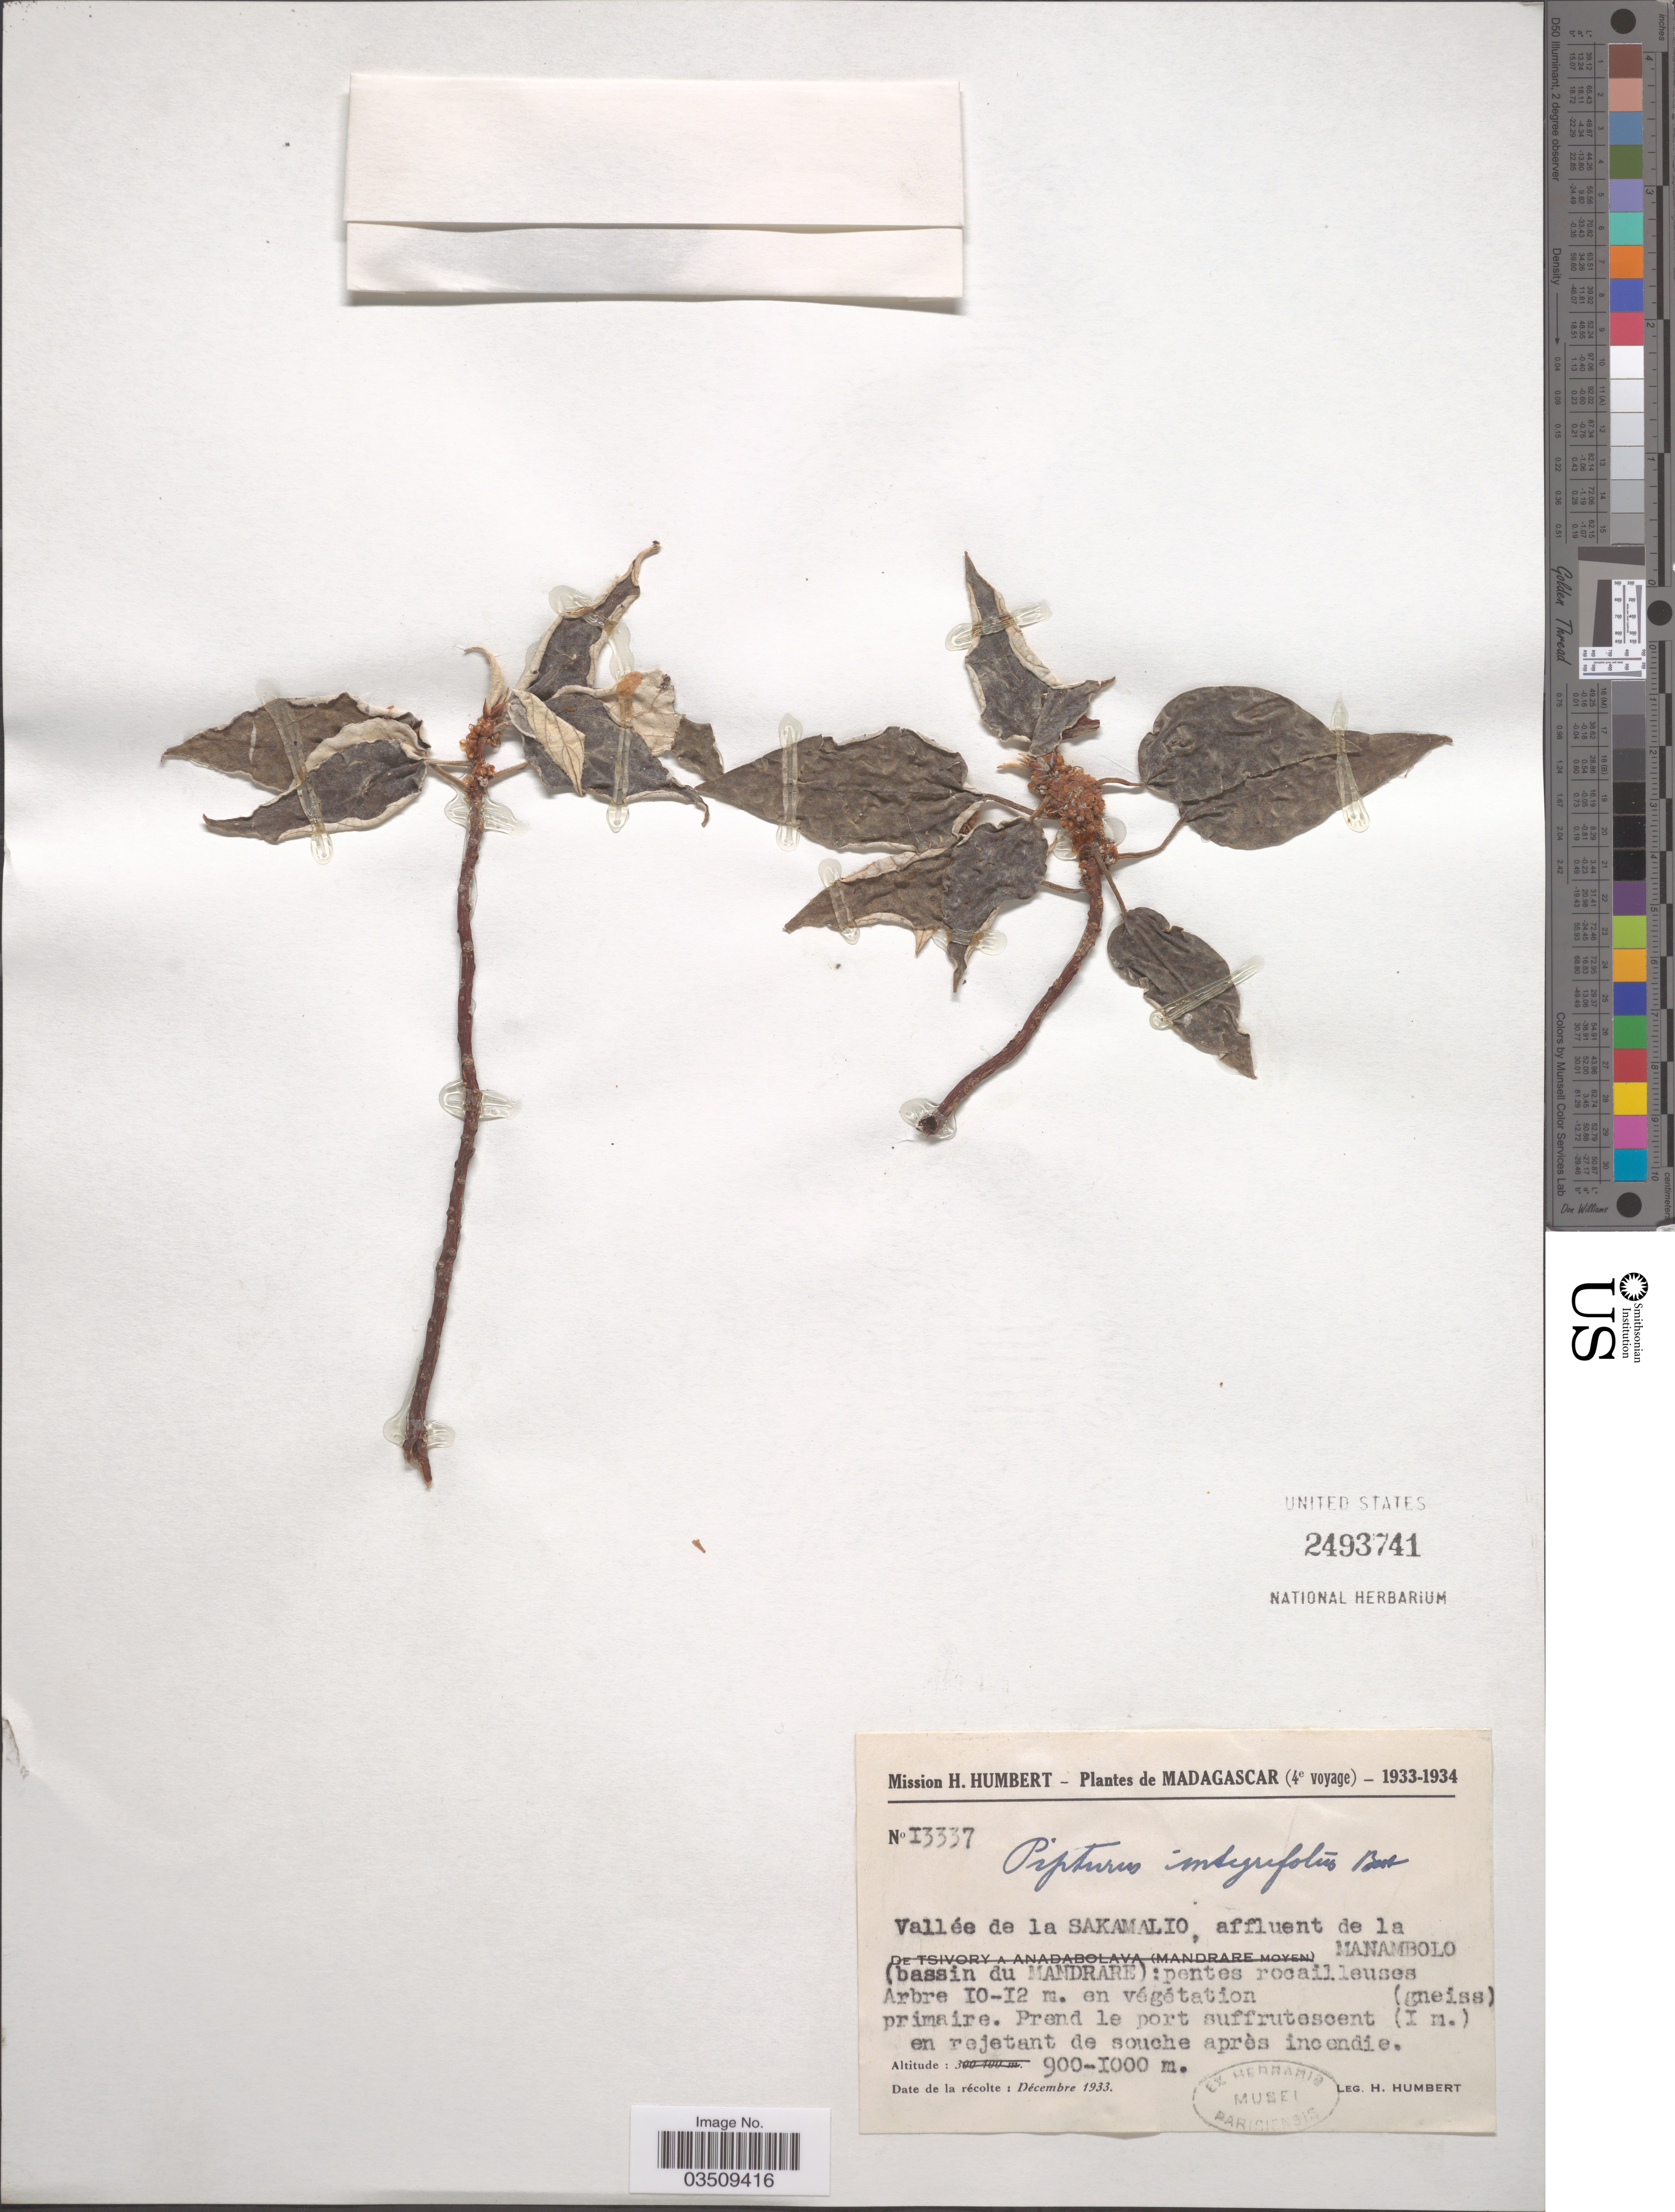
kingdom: Plantae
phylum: Tracheophyta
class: Magnoliopsida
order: Rosales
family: Urticaceae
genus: Pipturus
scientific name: Pipturus integrifolius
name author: Baker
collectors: H. Humbert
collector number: I3337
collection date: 1933-12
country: Madagascar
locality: Vallée de la Sakamalio, affluent de la Manambolo (bassin du Mandrare).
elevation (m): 900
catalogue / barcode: US 2493741